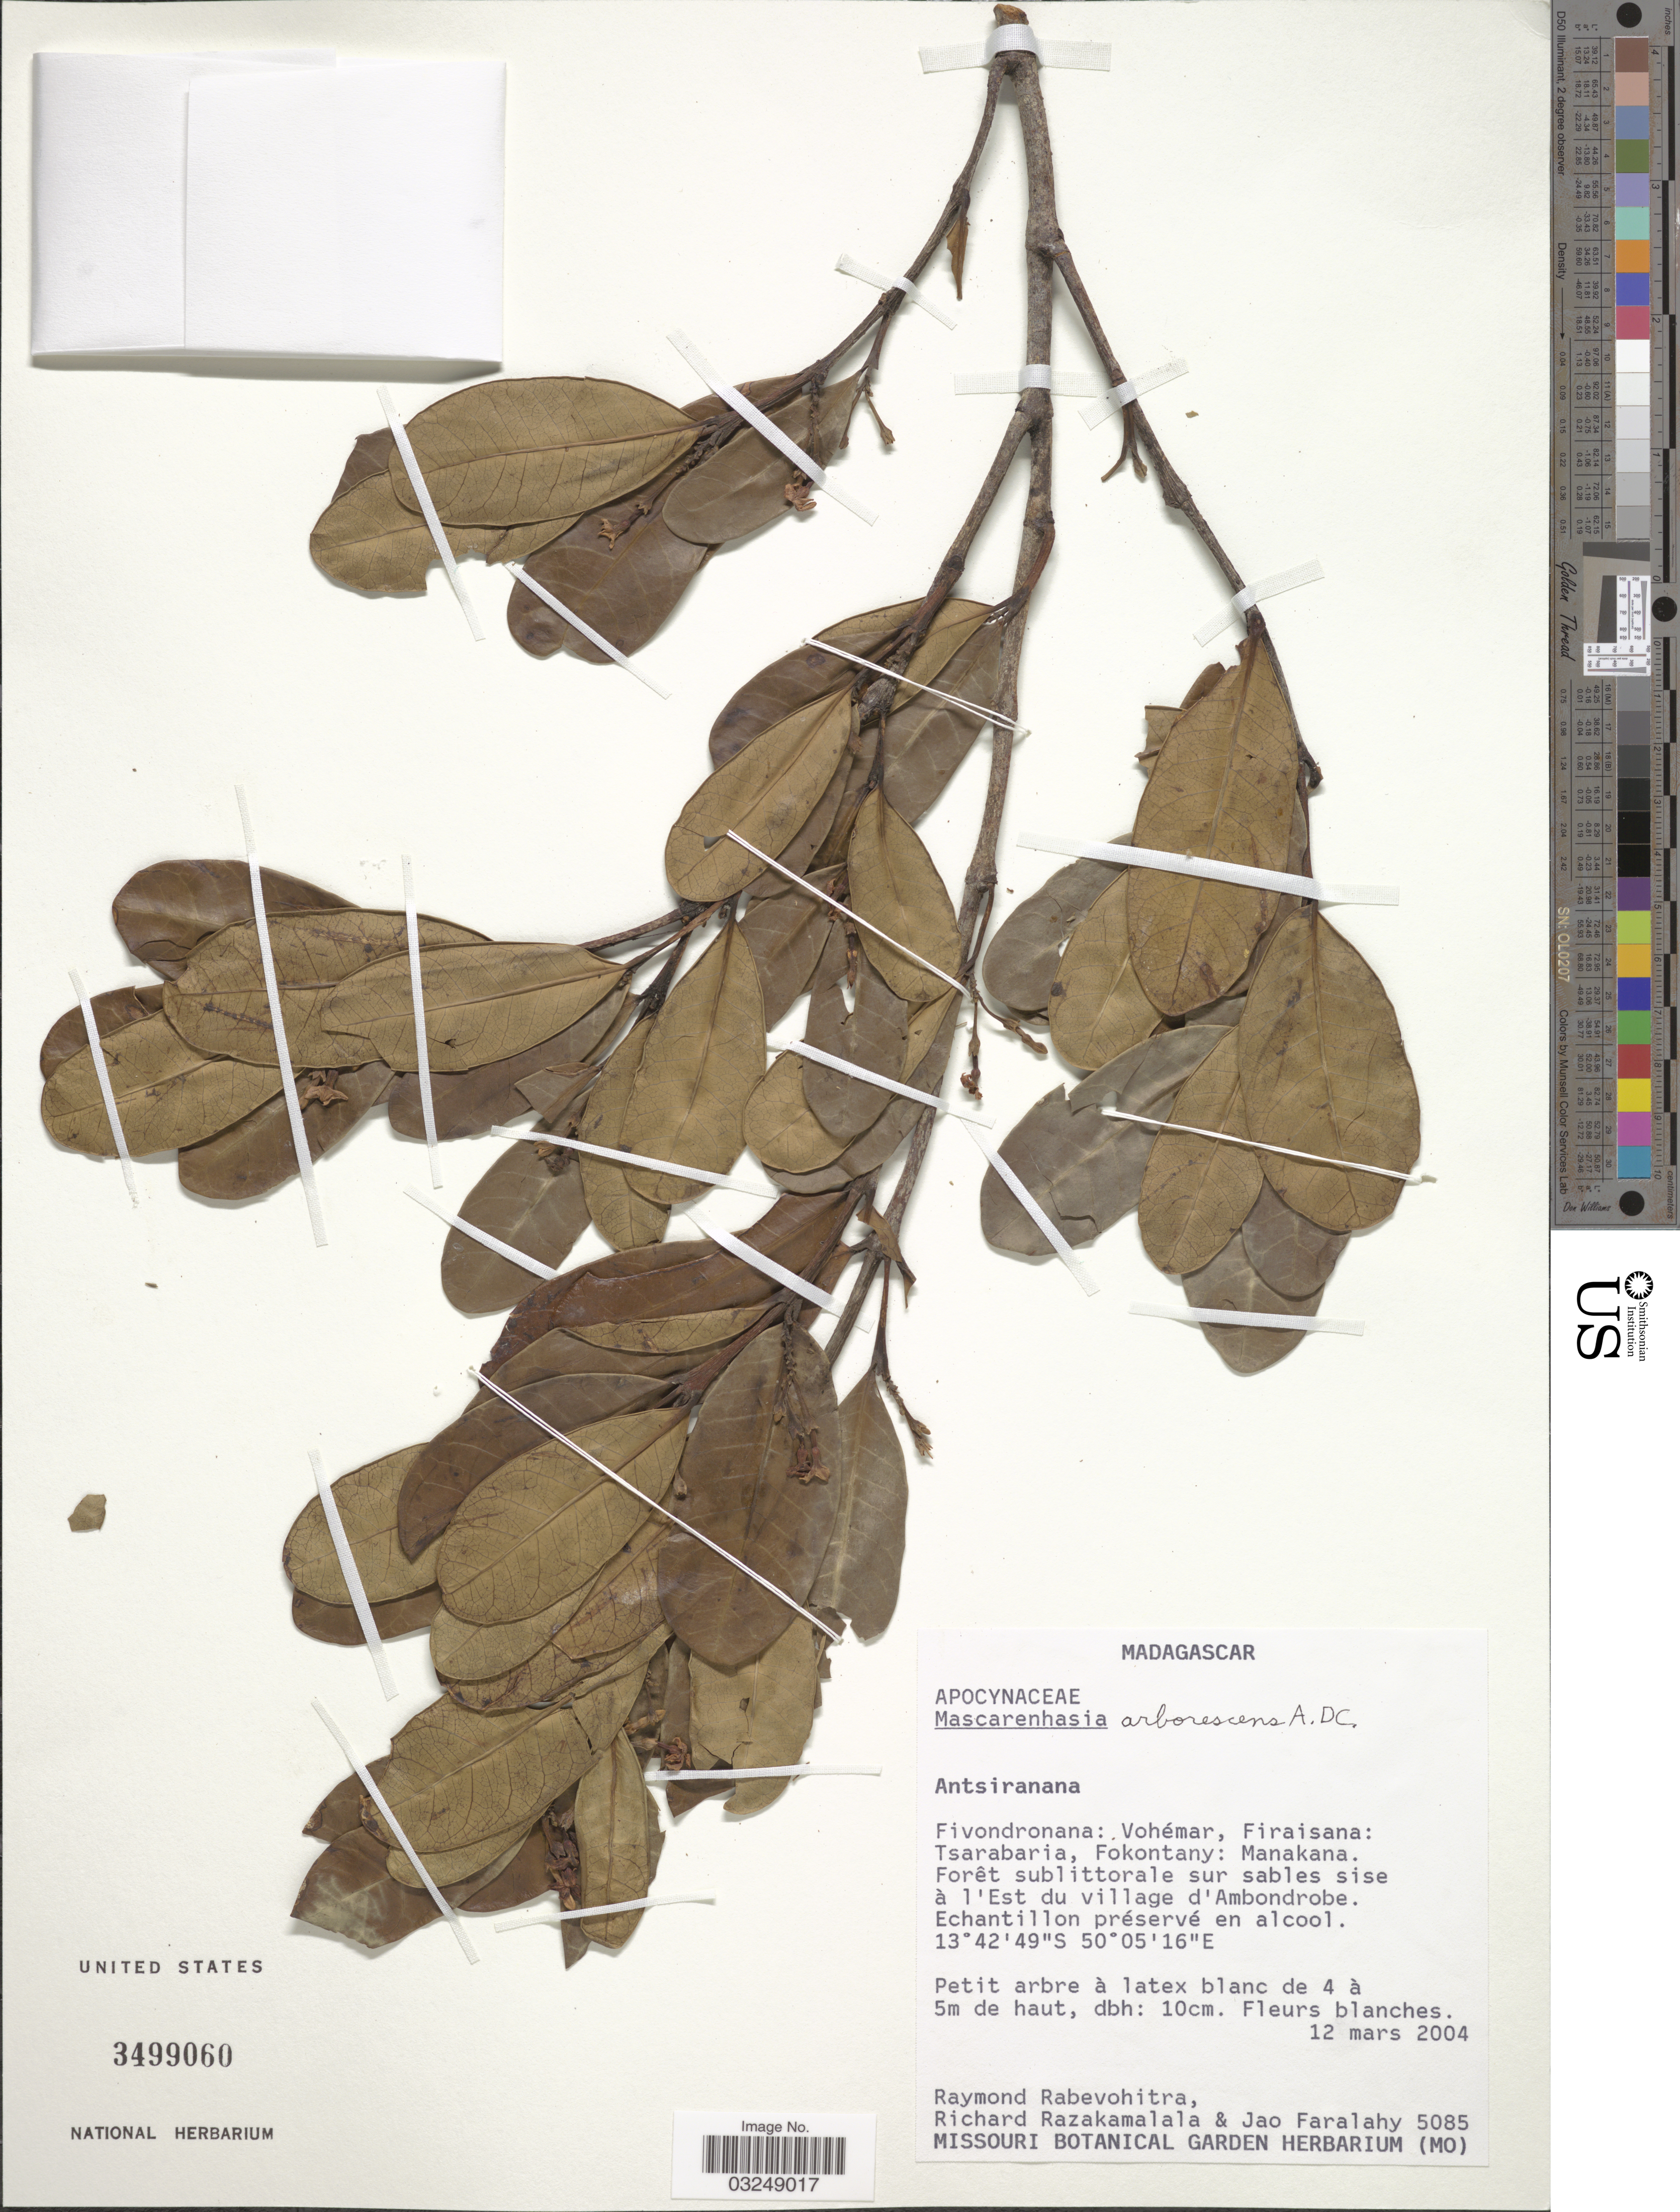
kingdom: Plantae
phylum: Tracheophyta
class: Magnoliopsida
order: Gentianales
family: Apocynaceae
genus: Mascarenhasia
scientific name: Mascarenhasia arborescens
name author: A. DC.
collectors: R. Rabevohitra, R. Razakamalala & J. Faralahy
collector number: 5085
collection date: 2004-03-12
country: Madagascar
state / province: Sava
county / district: Vohémar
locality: Fivondronana: Vohémar, Firaisana: Tsarabaria, Fokontany: Manakana. Forêt sublittorale sur sables sise à l'Est du village d'Ambondrobe.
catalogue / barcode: US 3499060